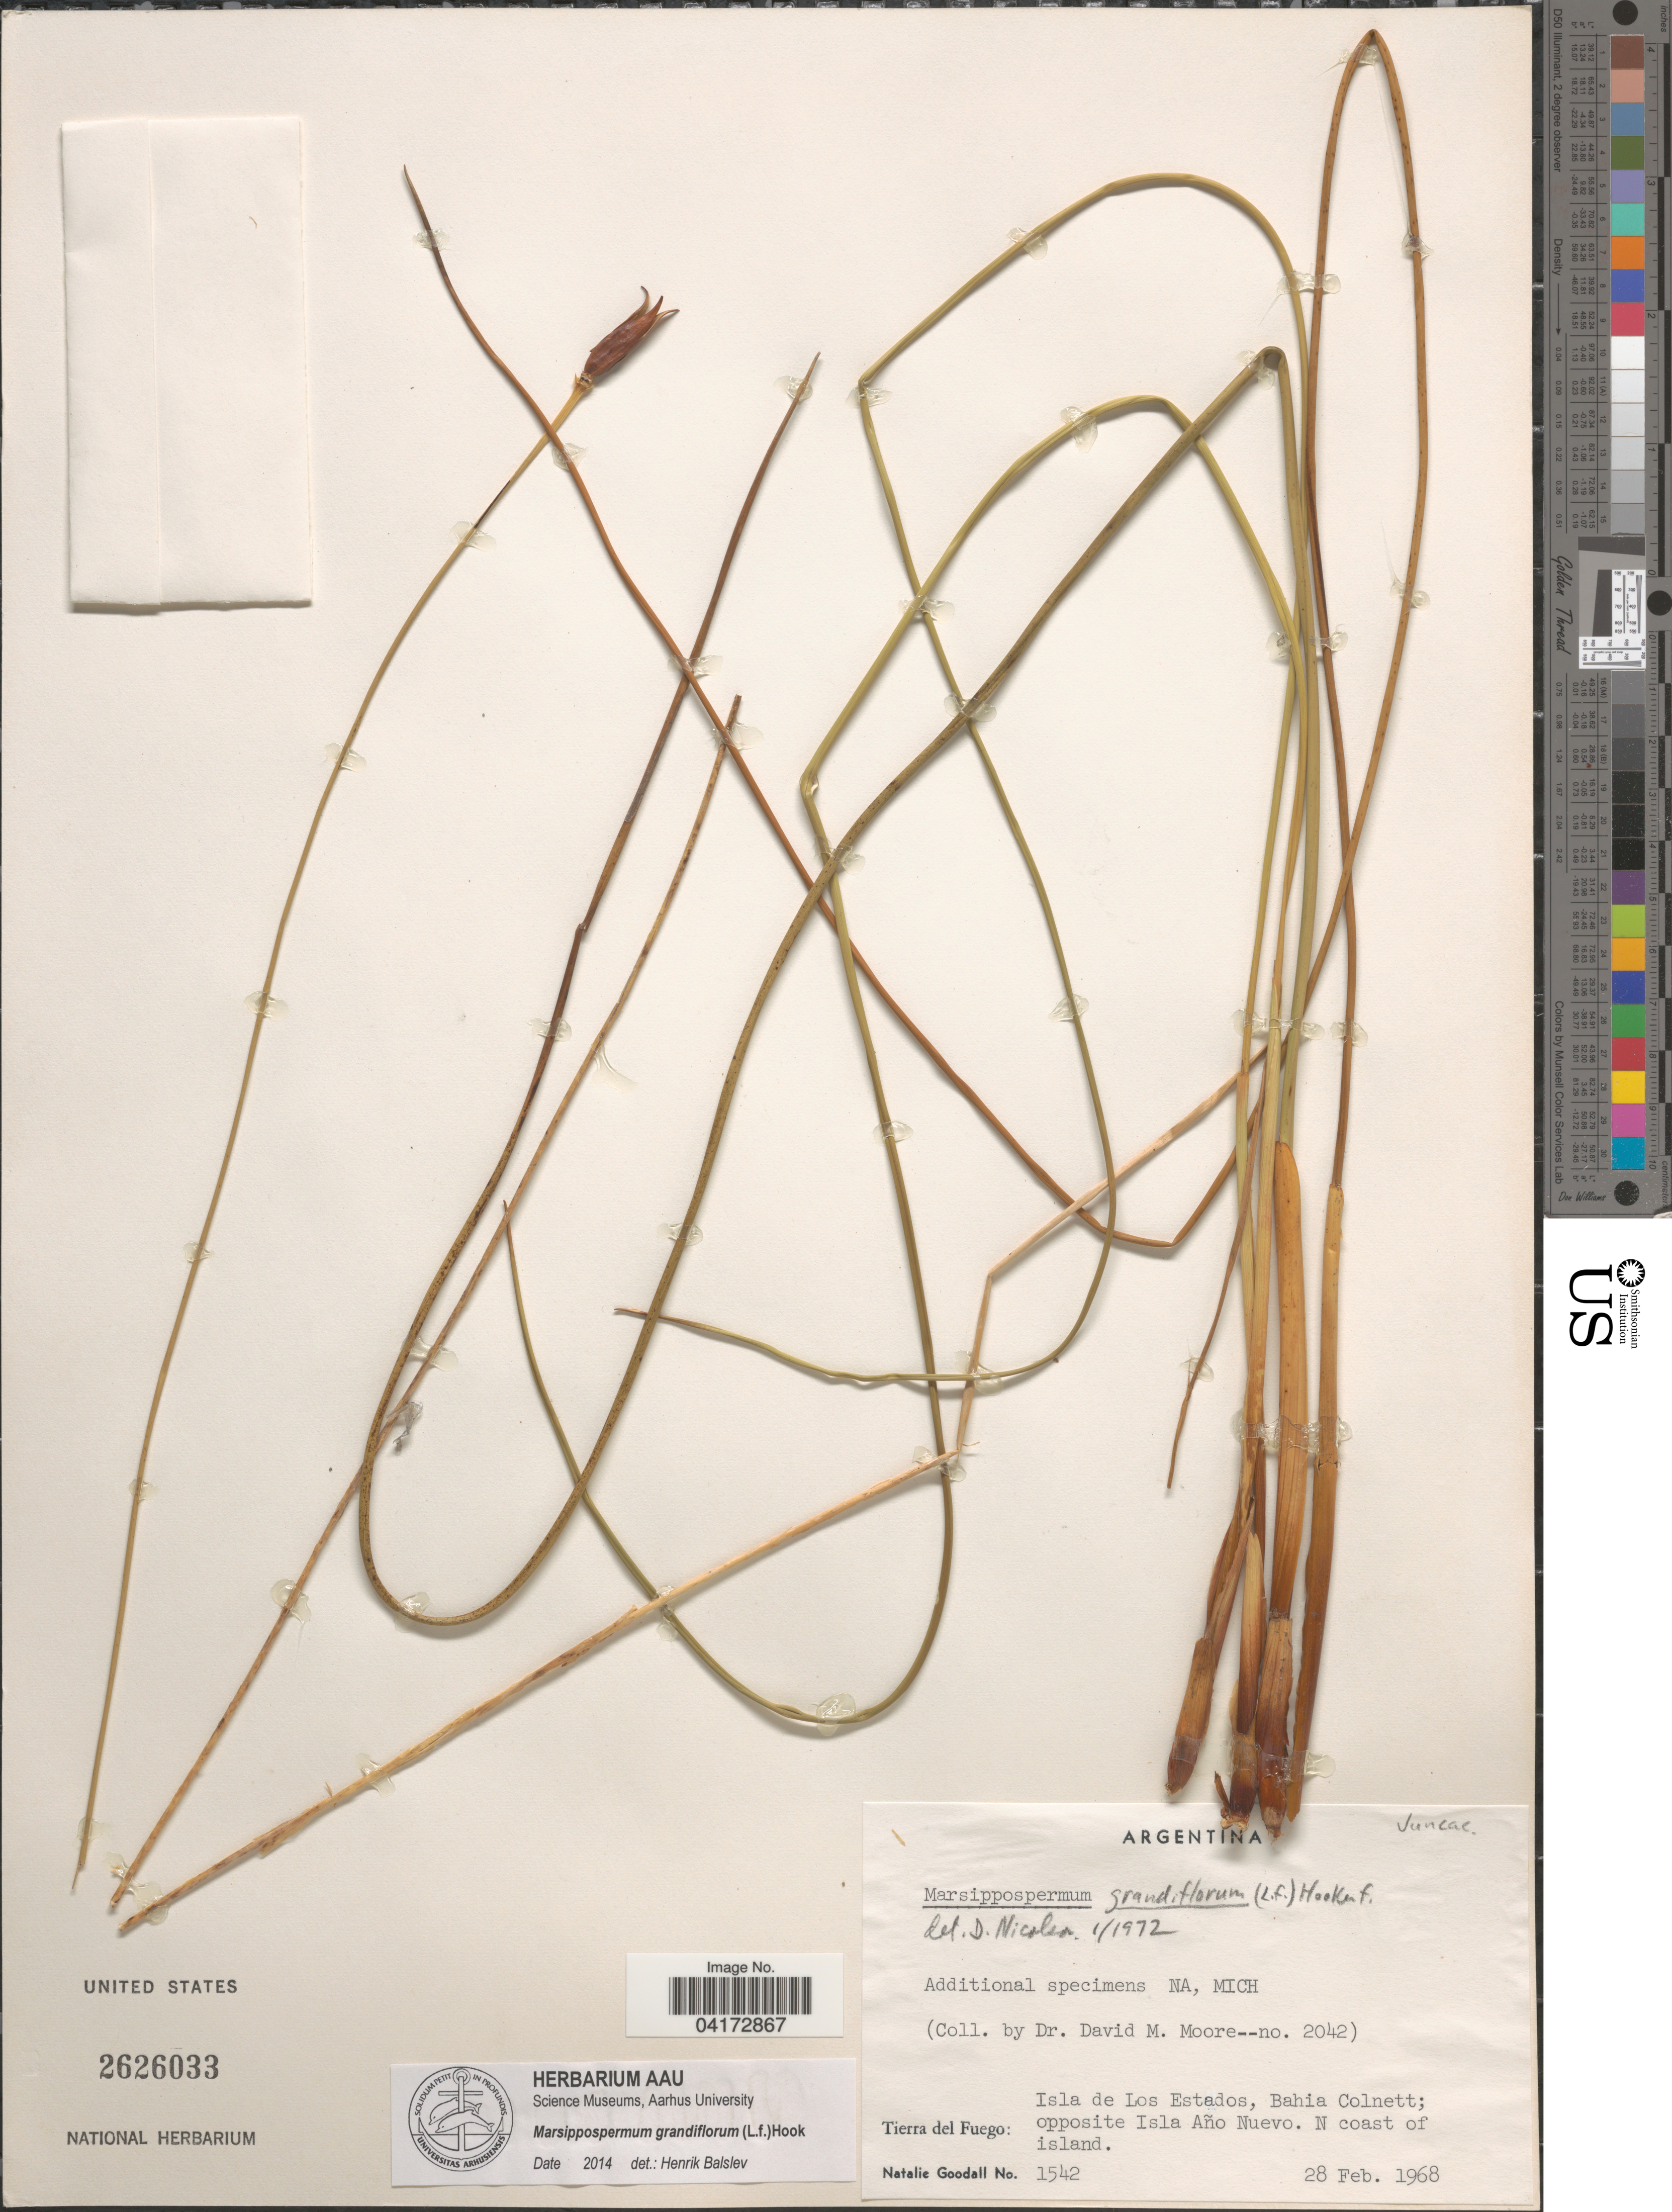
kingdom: Plantae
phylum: Tracheophyta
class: Liliopsida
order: Poales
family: Juncaceae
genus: Marsippospermum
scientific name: Marsippospermum grandiflorum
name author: (L. f.) Hook.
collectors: D. Moore & N. Goodall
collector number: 1542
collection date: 1968-02-28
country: Argentina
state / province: Tierra del Fuego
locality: Isla de Los Estados, Bahia Colnett; opposite Isla Año Nuevo. N cast of island.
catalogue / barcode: US 2626033